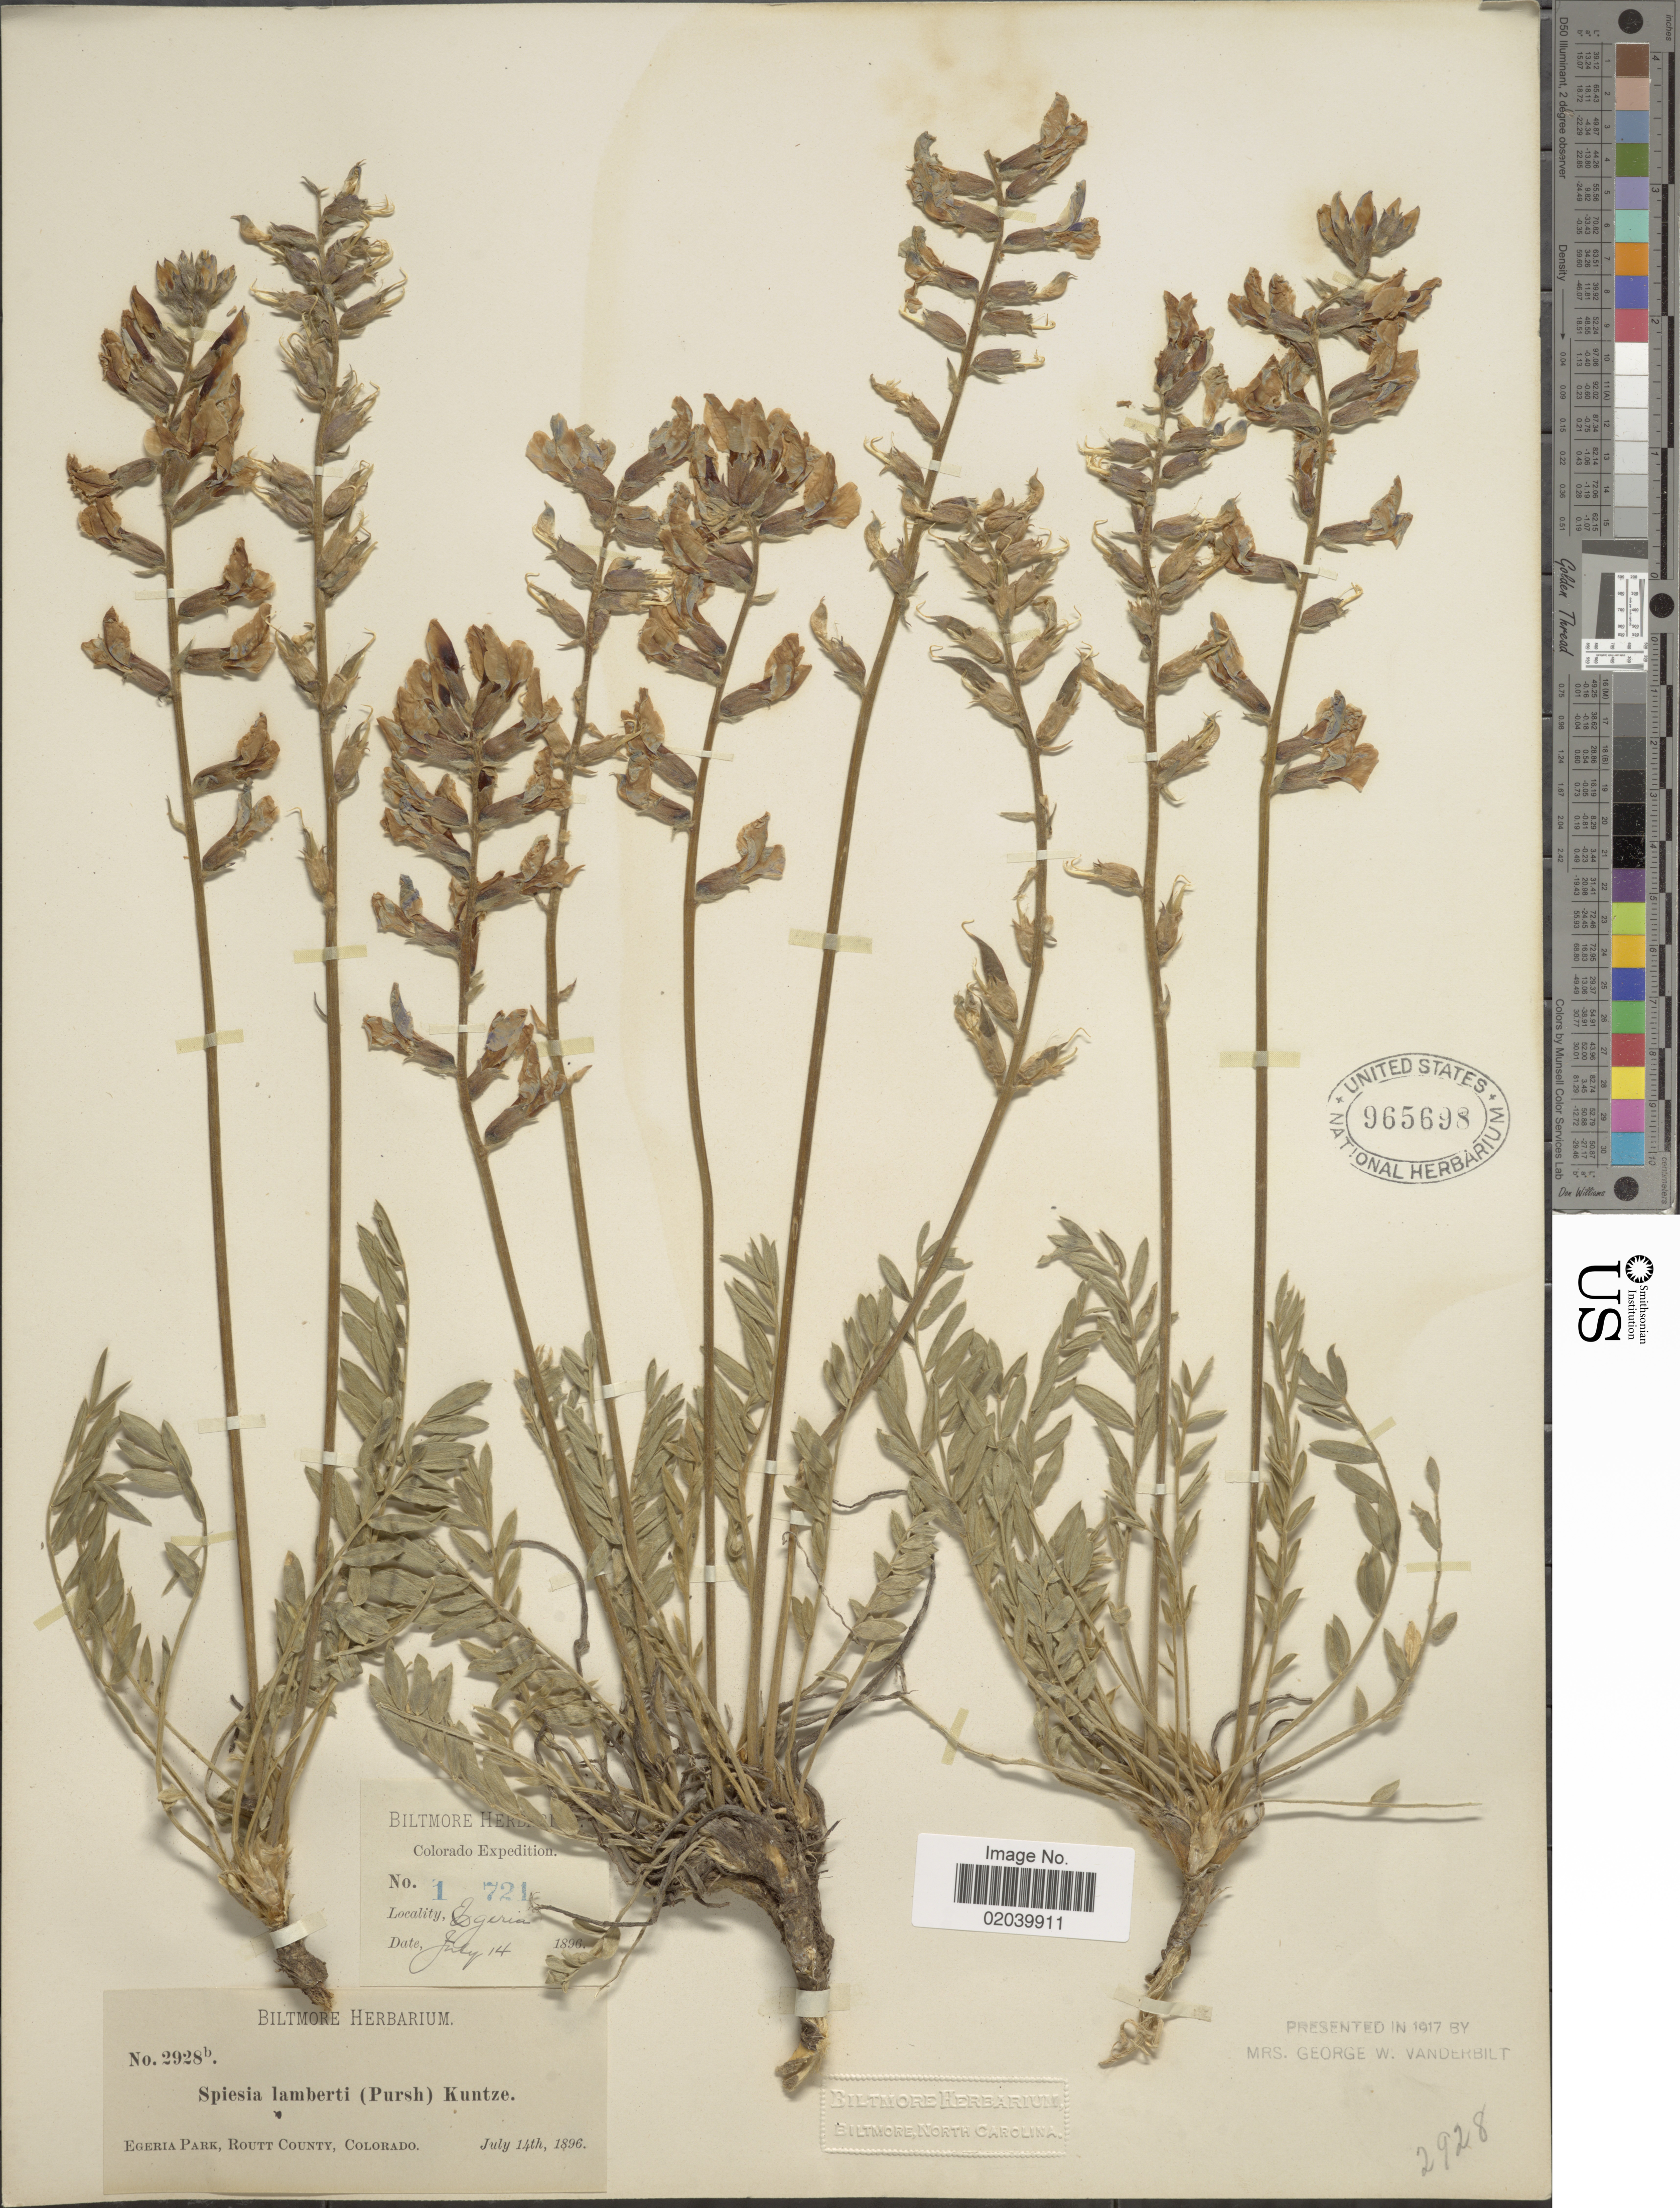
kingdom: Plantae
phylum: Tracheophyta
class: Magnoliopsida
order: Fabales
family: Fabaceae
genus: Oxytropis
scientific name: Oxytropis lambertii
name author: Pursh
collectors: ex herb. Biltmore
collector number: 2928b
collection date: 1896-07-14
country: United States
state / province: Colorado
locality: Egeria Park, Routt County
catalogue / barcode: US 965698